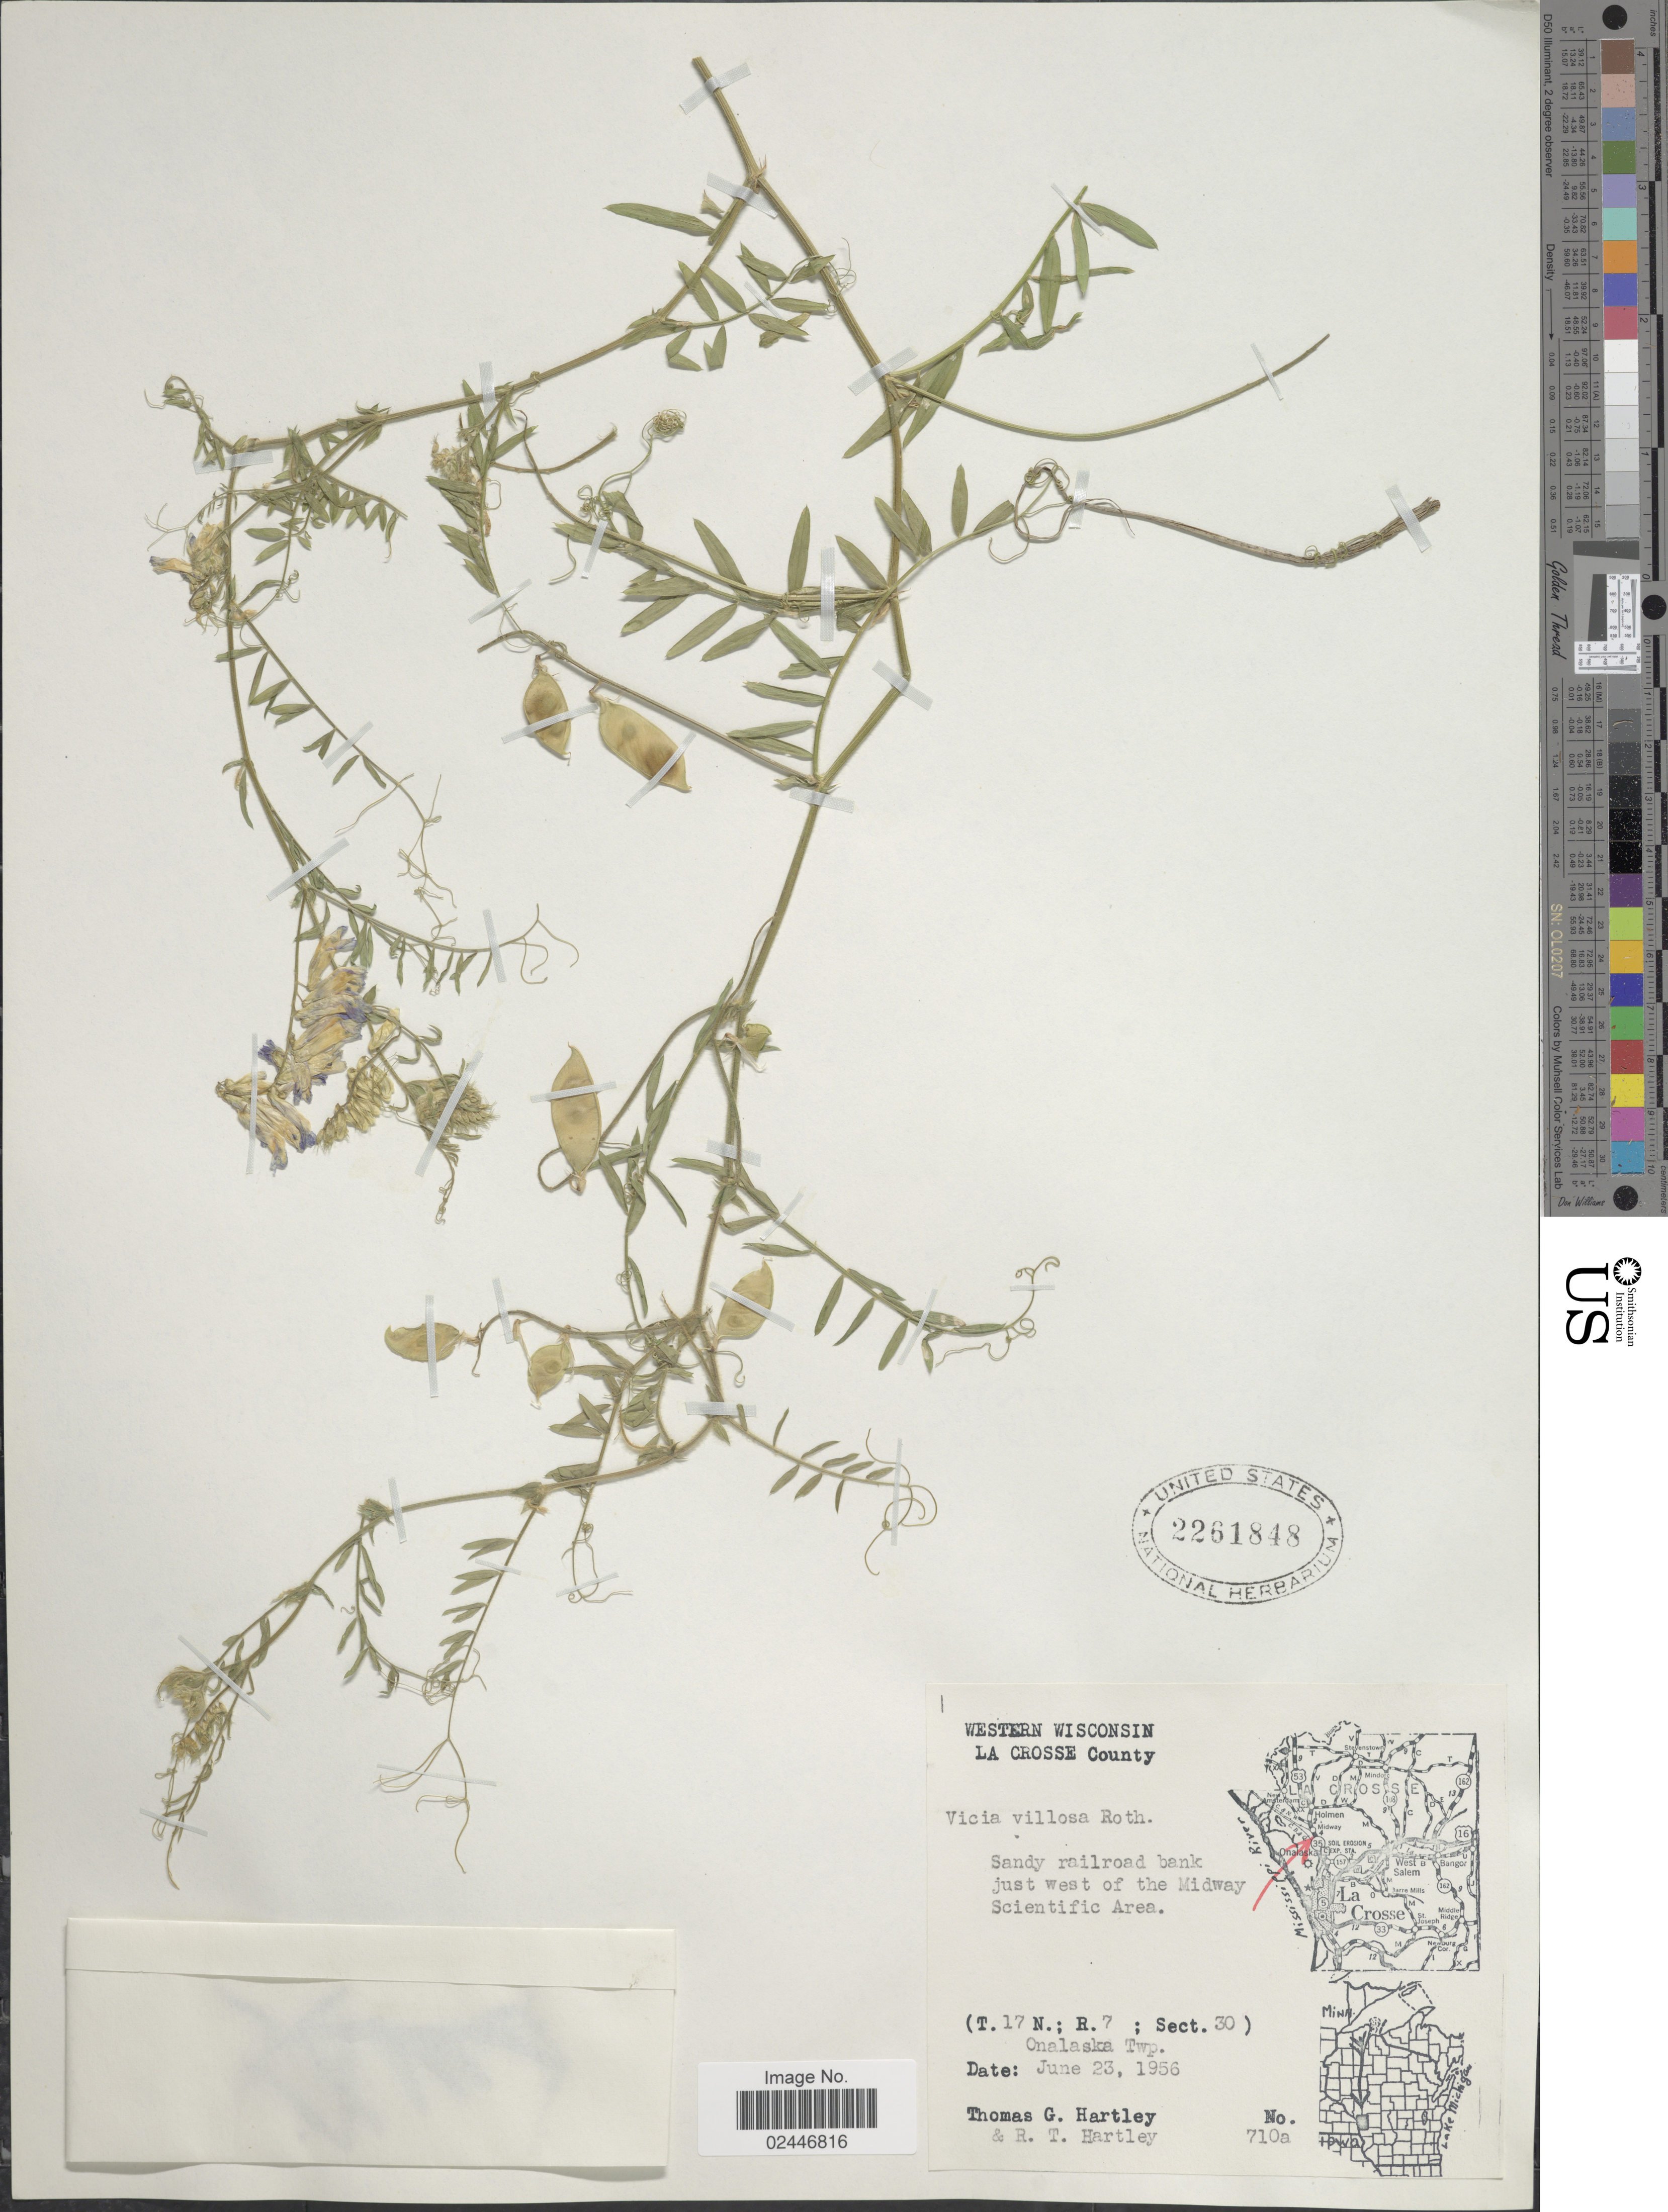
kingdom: Plantae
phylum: Tracheophyta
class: Magnoliopsida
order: Fabales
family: Fabaceae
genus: Vicia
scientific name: Vicia villosa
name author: Roth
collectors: T. G. Hartley & R. T. Hartley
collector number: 710a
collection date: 1956-06-23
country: United States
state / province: Wisconsin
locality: Western Wisconsin, La Crosse County, sandy railroad bank just west of the Midway Scientific Area (T.17N.; R.7; Sect. 30) Onalaska Twp.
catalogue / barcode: US 2261848